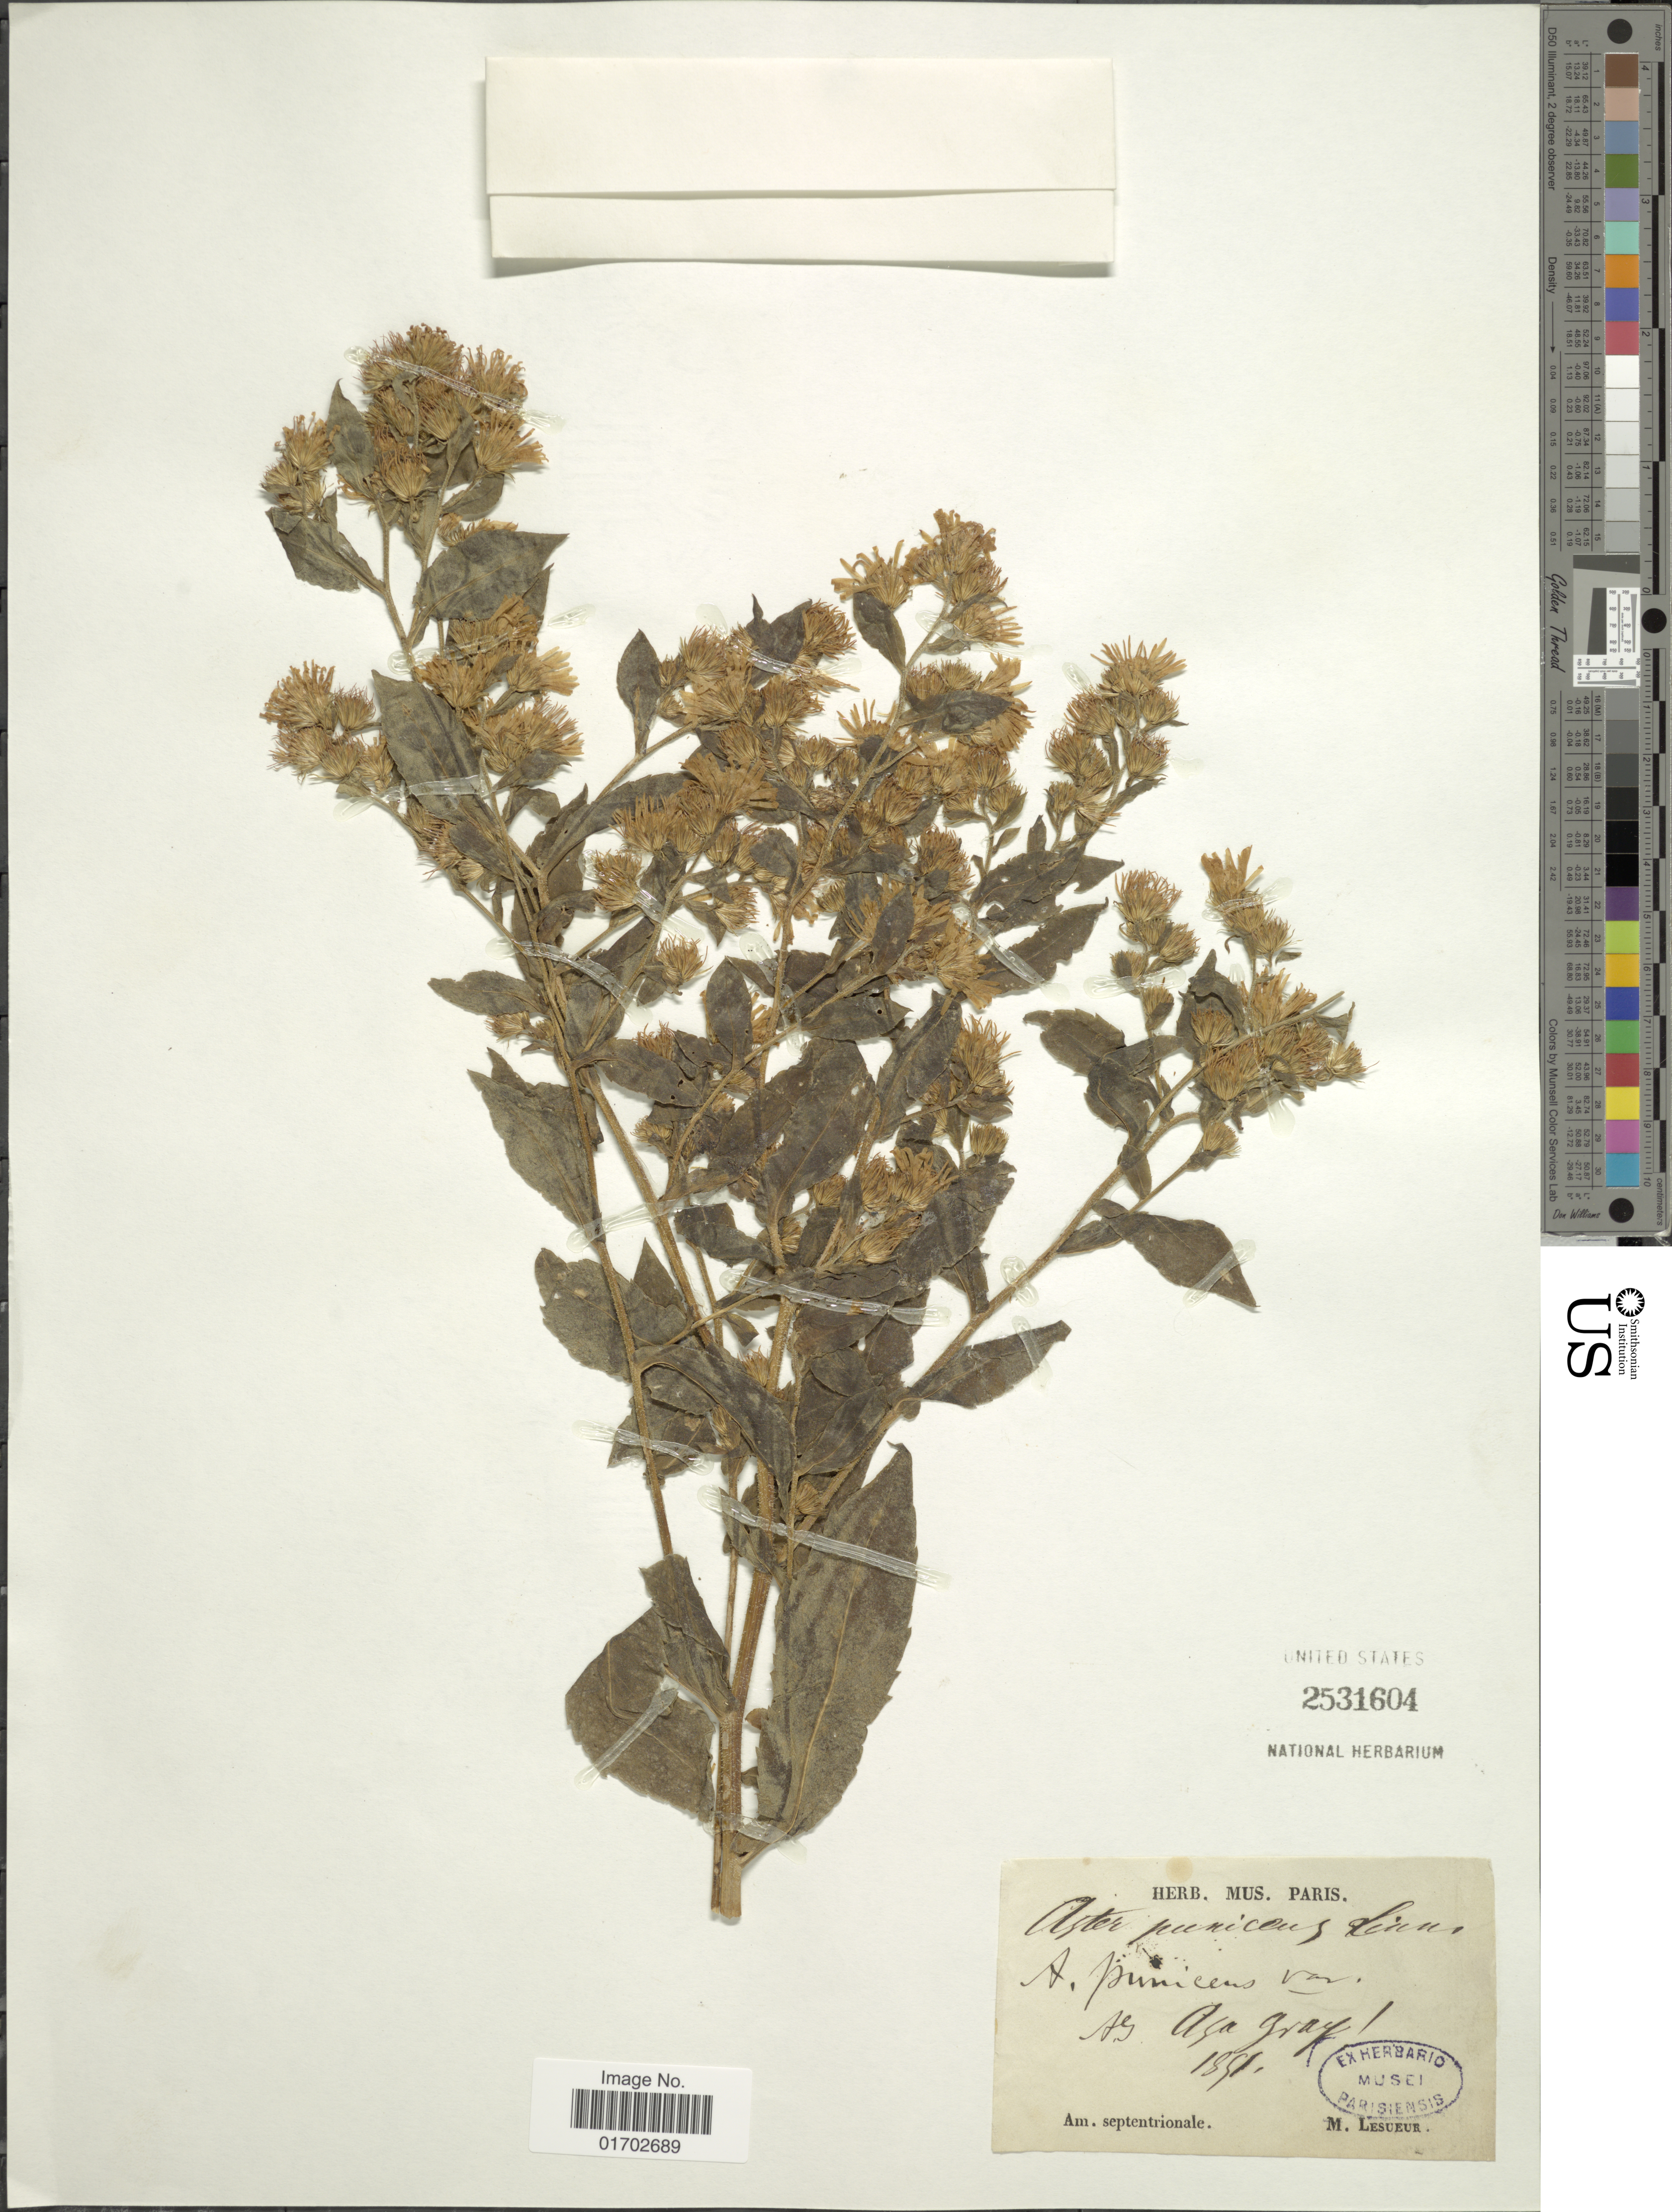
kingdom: Plantae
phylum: Tracheophyta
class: Magnoliopsida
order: Asterales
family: Asteraceae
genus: Symphyotrichum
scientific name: Symphyotrichum puniceum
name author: (L.) Á. Löve & D. Löve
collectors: M. Lesueur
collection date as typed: t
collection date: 1891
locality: Am. septentrionalis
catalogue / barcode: US 2531604